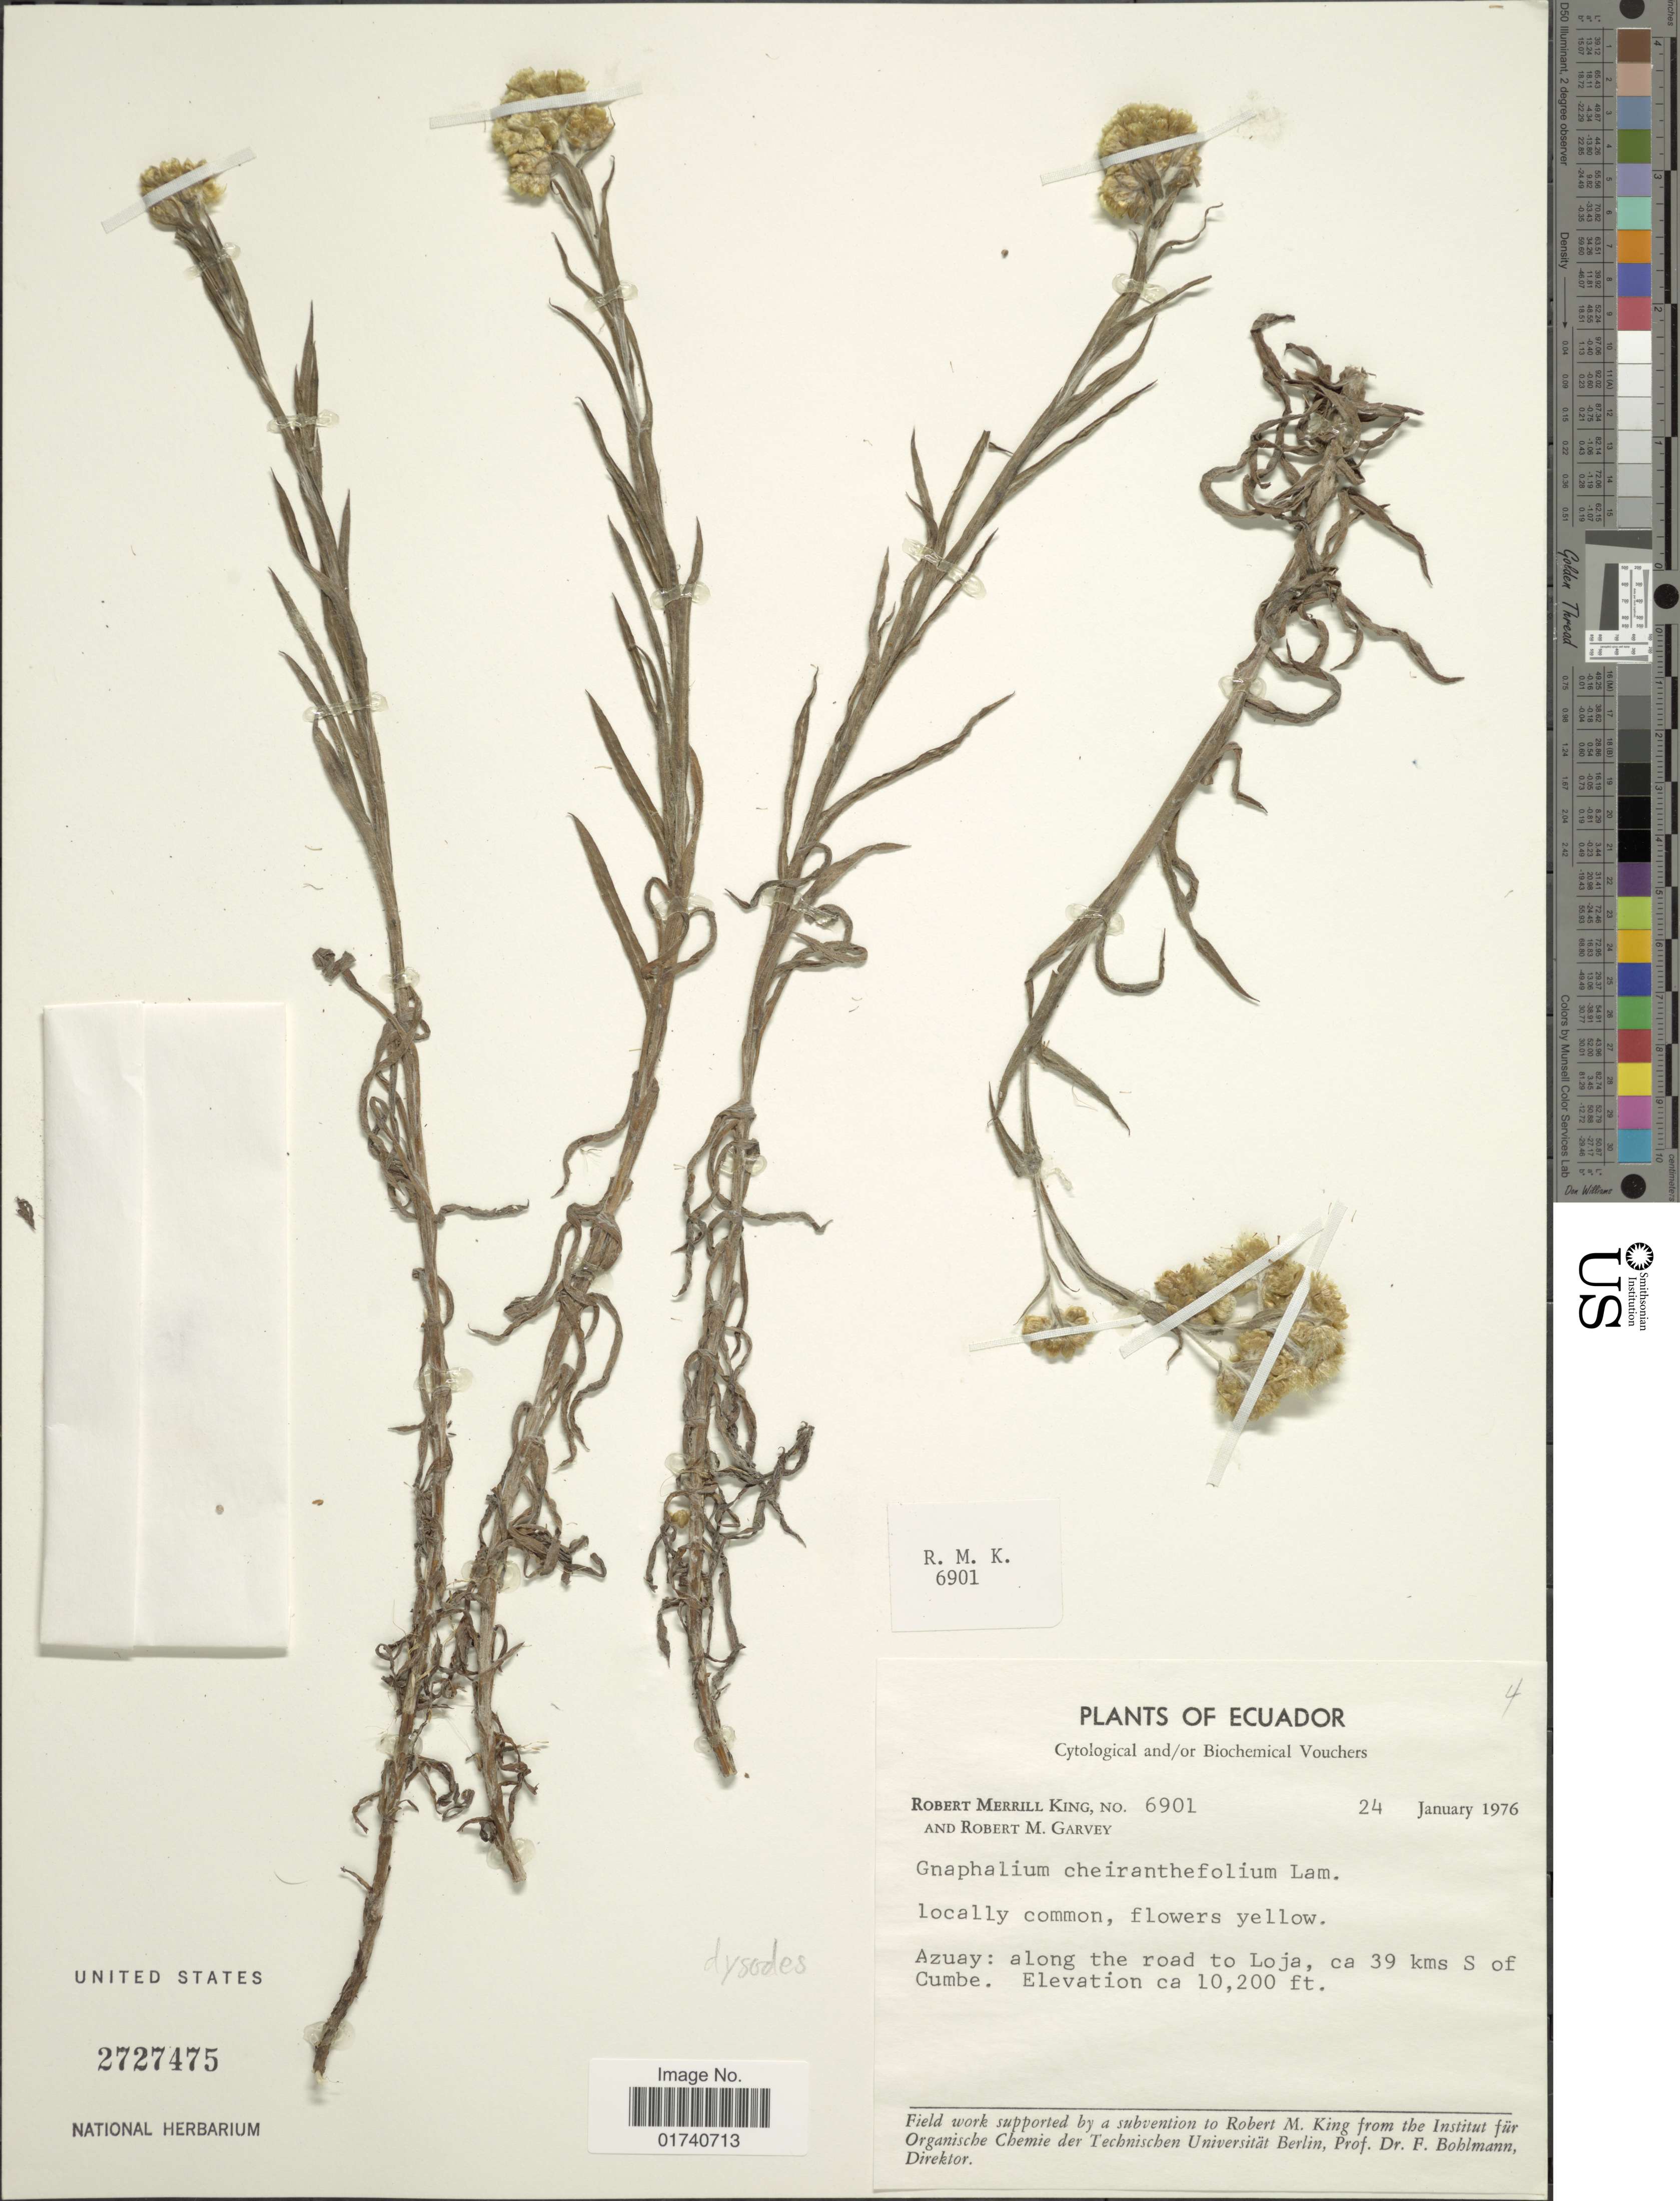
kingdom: Plantae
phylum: Tracheophyta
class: Magnoliopsida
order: Asterales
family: Asteraceae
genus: Pseudognaphalium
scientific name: Pseudognaphalium graveolens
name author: Anderb.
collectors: R. M. King & R. Garvey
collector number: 6901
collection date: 1976-01-24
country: Ecuador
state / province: Azuay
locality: Along the road to Loja, ca 39 kms S of Cumbe.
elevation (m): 3109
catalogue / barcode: US 2727475